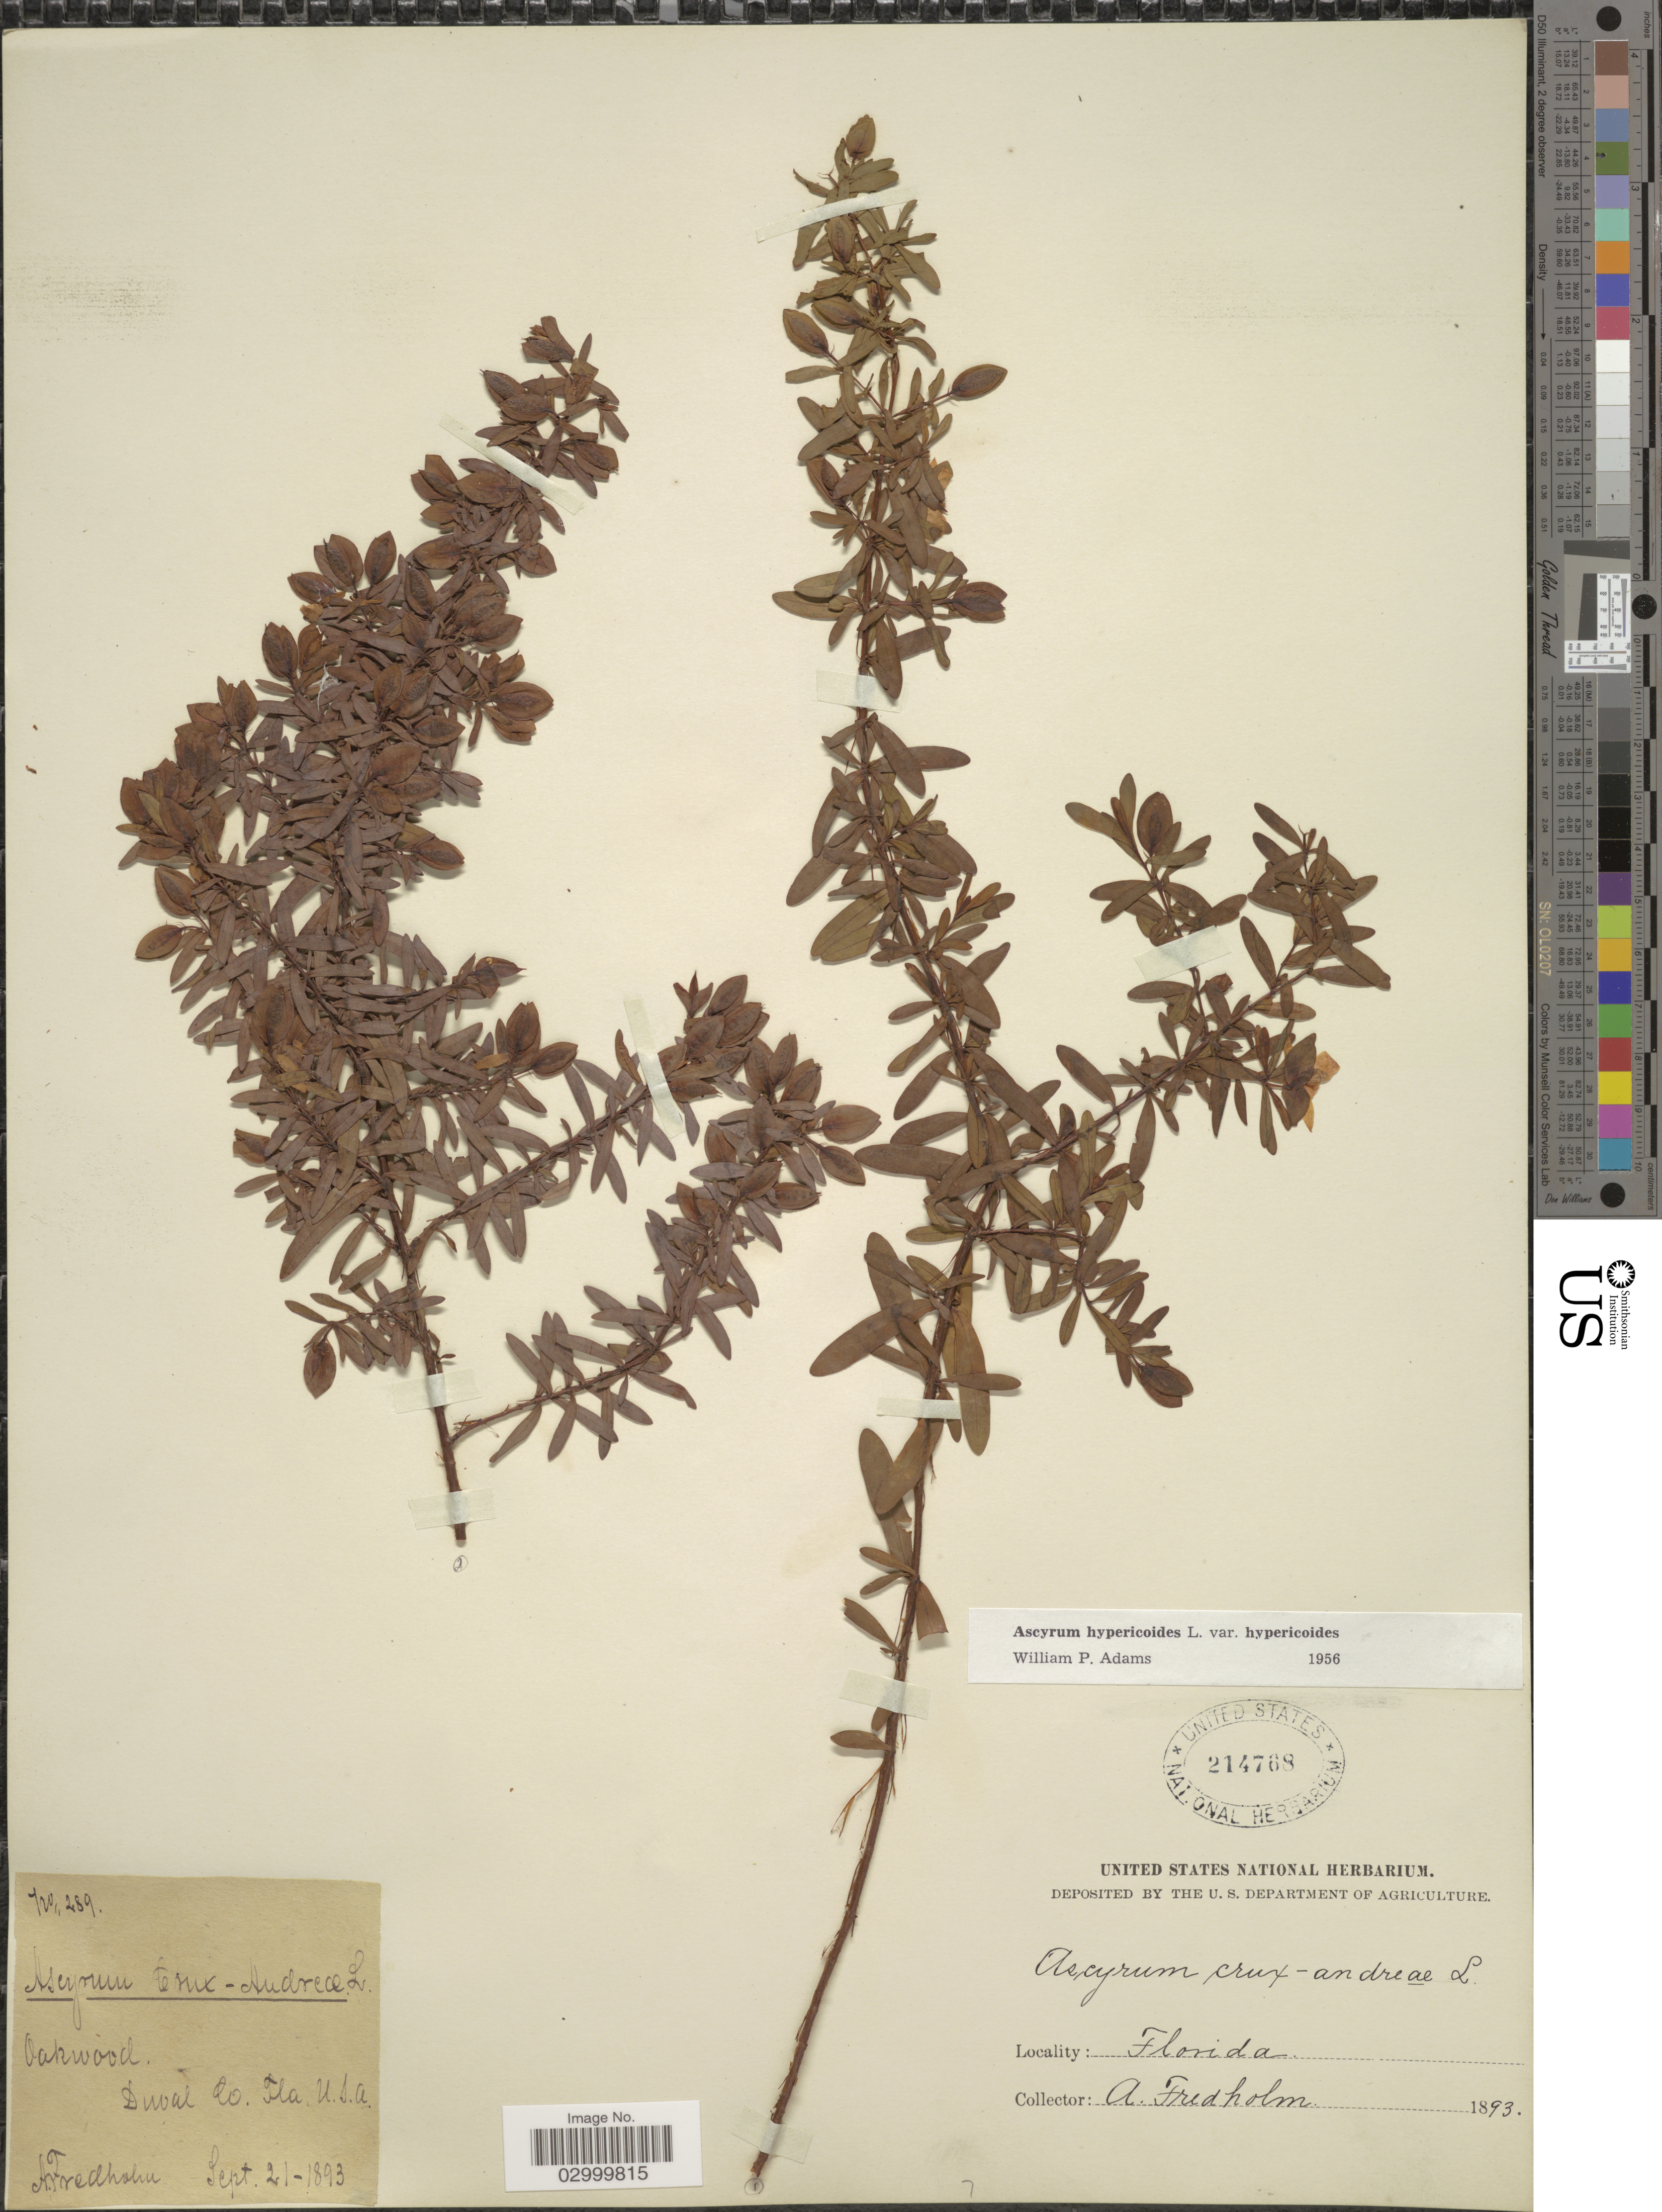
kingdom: Plantae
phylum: Tracheophyta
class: Magnoliopsida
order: Malpighiales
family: Hypericaceae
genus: Hypericum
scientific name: Hypericum hypericoides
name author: (L.) Crantz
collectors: A. Fredholm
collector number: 289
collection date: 1893-09-21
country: United States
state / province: Florida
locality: Oakwood. Duval Co.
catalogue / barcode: US 214768